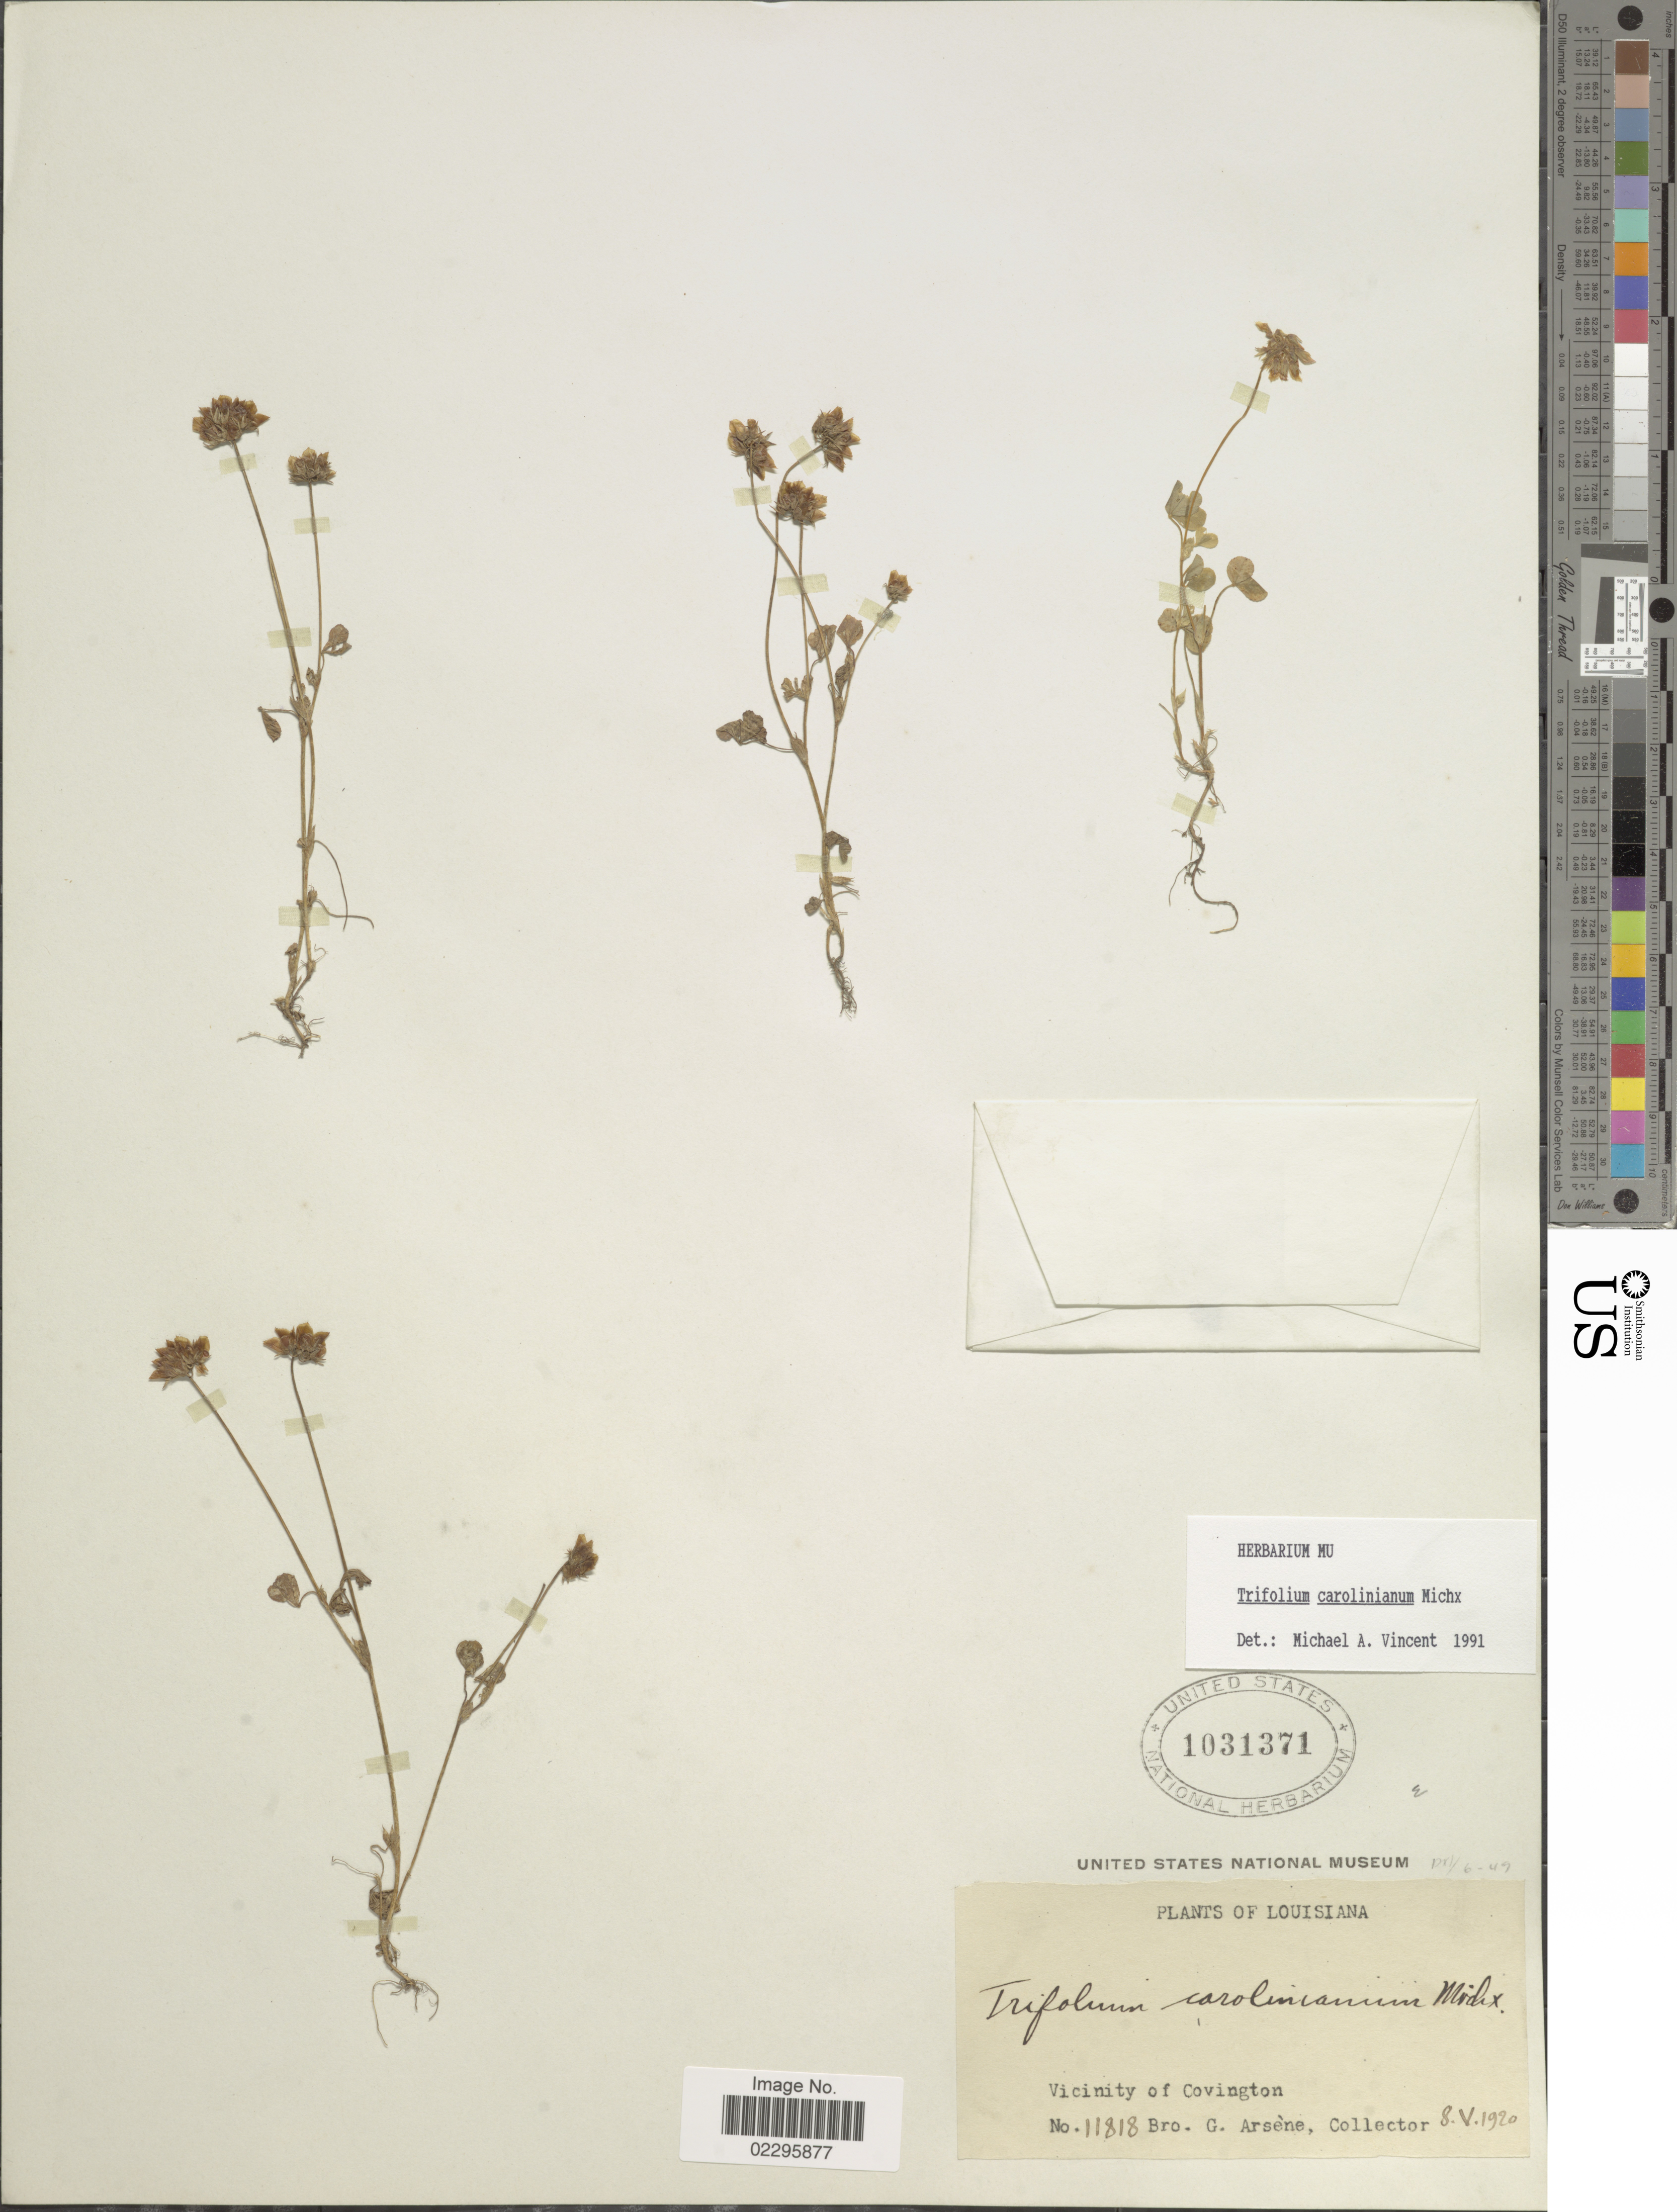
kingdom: Plantae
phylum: Tracheophyta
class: Magnoliopsida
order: Fabales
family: Fabaceae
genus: Trifolium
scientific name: Trifolium carolinianum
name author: Michx.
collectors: Bro. G. Arsène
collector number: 11818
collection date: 1920-05-08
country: United States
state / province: Louisiana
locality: Vicinity of Covington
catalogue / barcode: US 1031371